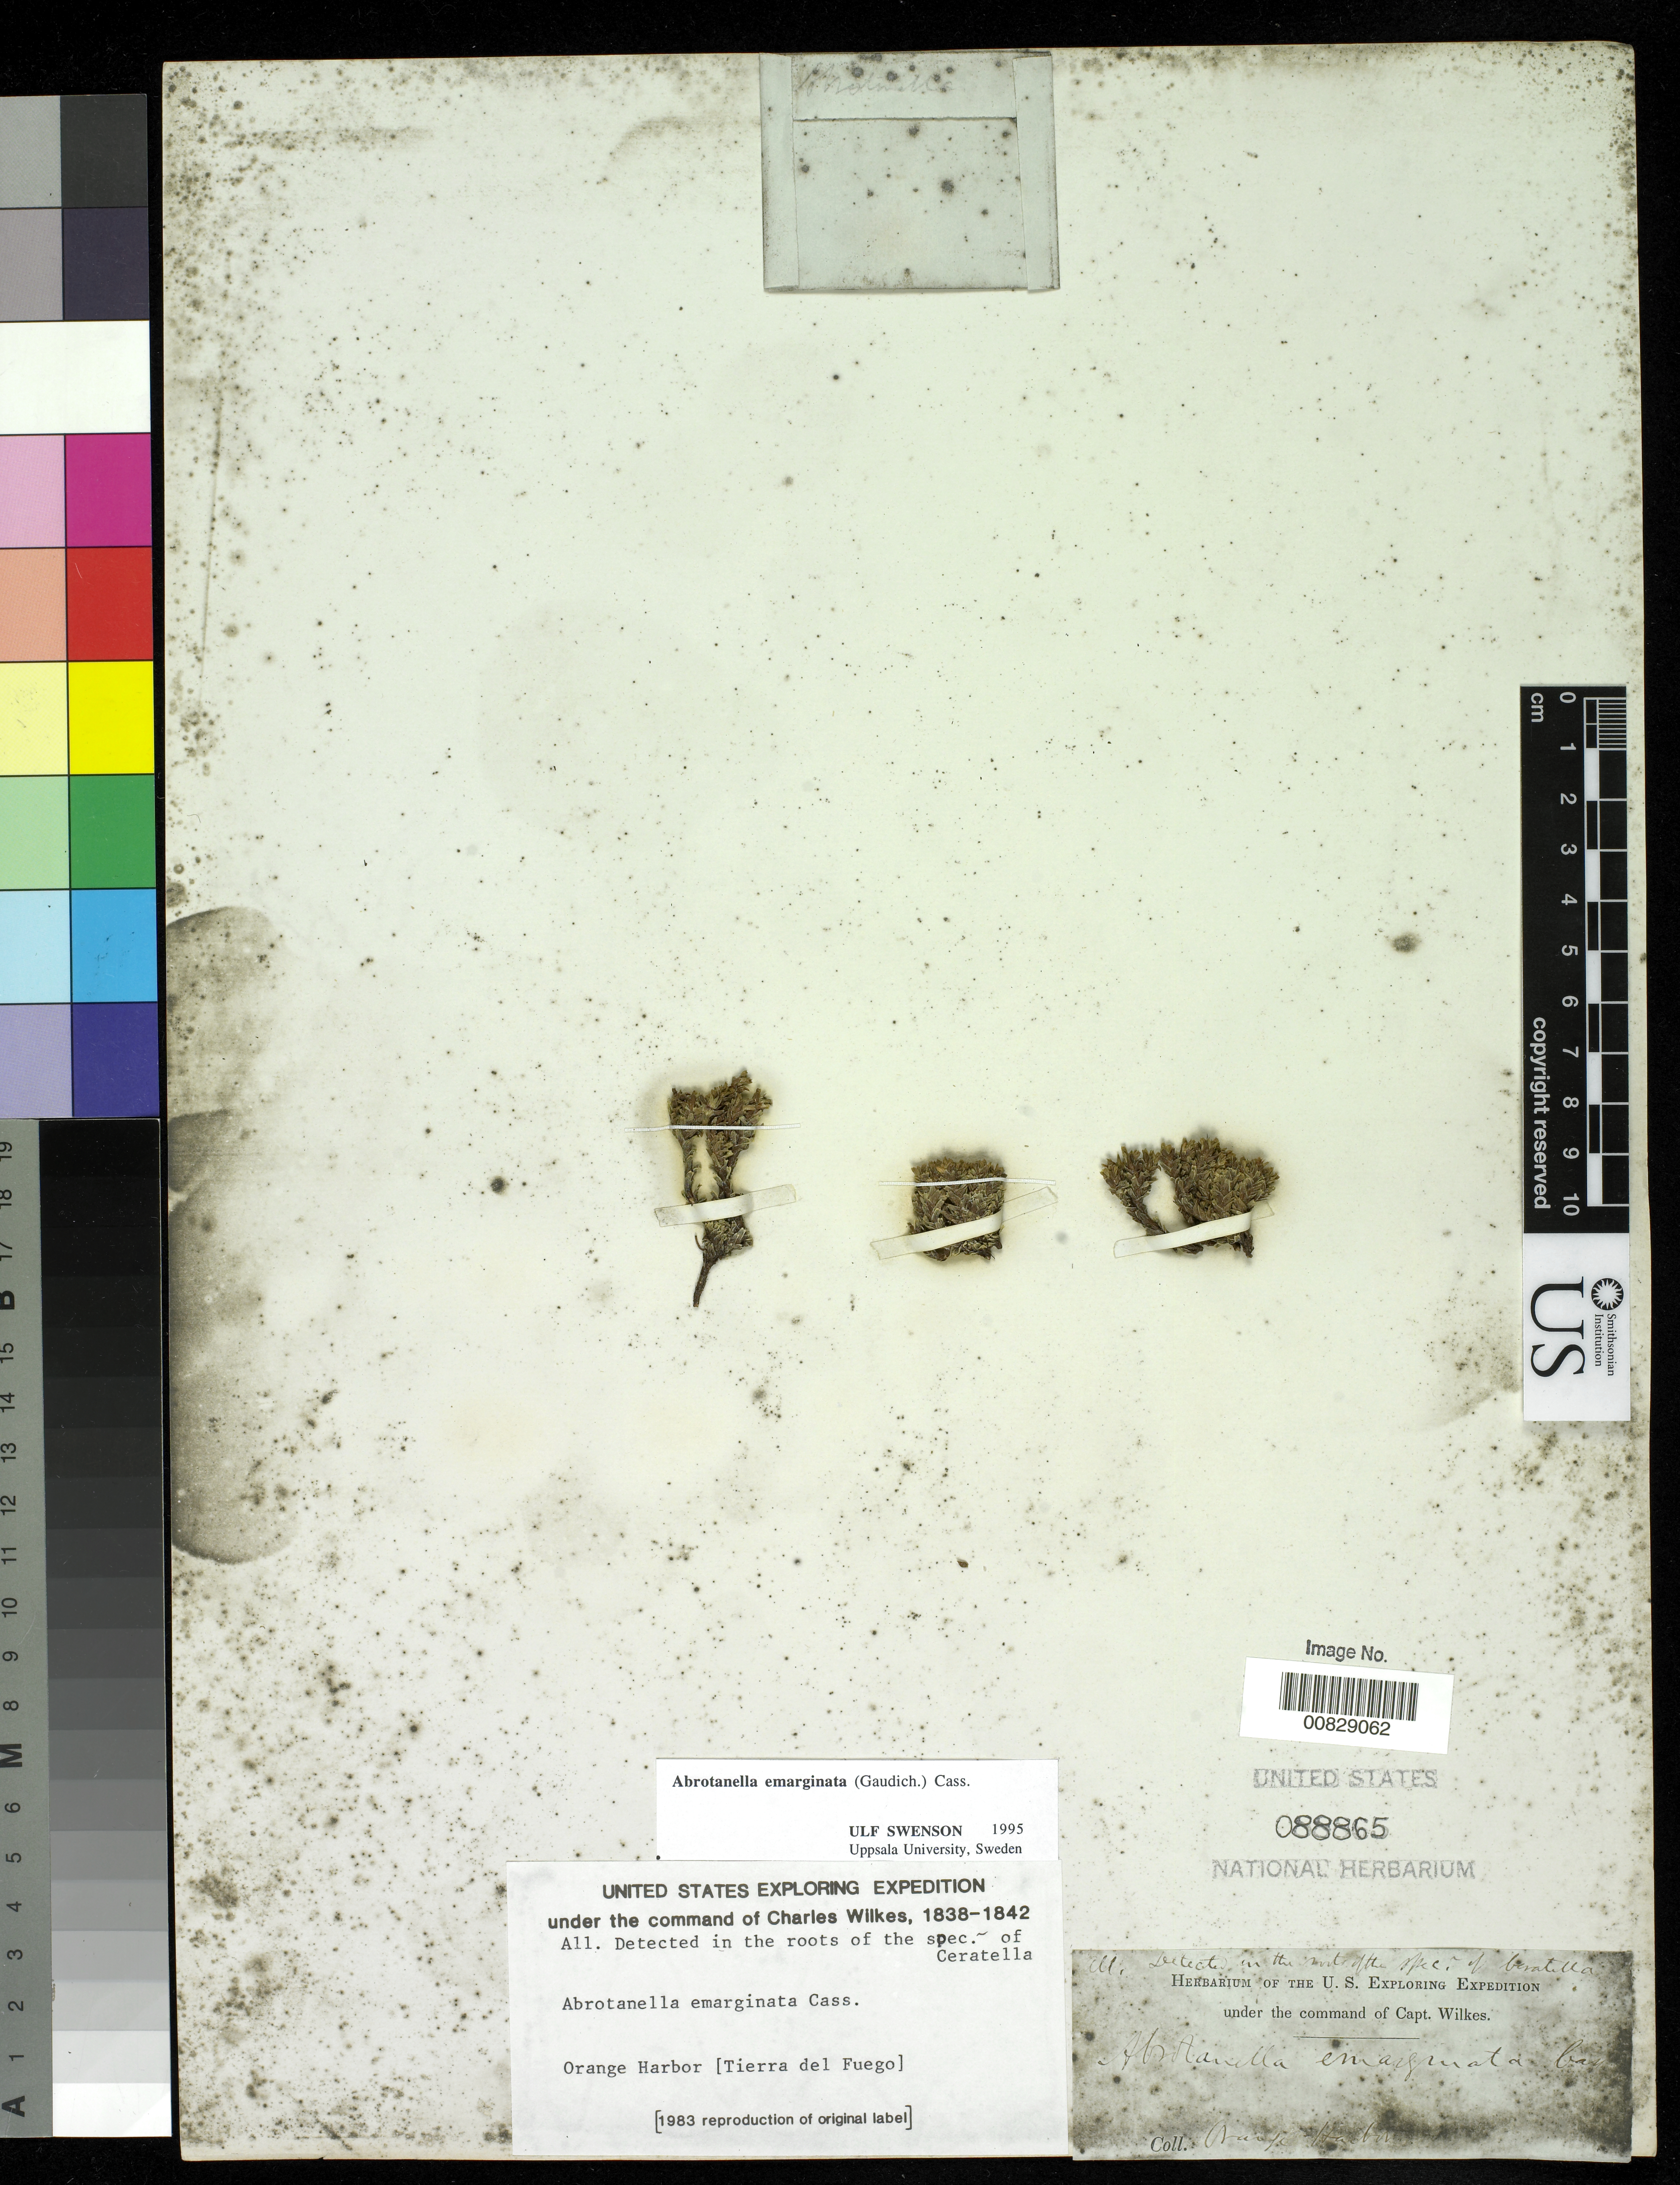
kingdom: Plantae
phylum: Tracheophyta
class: Magnoliopsida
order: Asterales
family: Asteraceae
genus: Abrotanella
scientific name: Abrotanella emarginata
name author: (Cass. ex Gaudich.) Cass.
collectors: Wilkes Explor. Exped.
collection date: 1838/1842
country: Argentina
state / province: Tierra del Fuego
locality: Orange Harbor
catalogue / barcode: US 88865